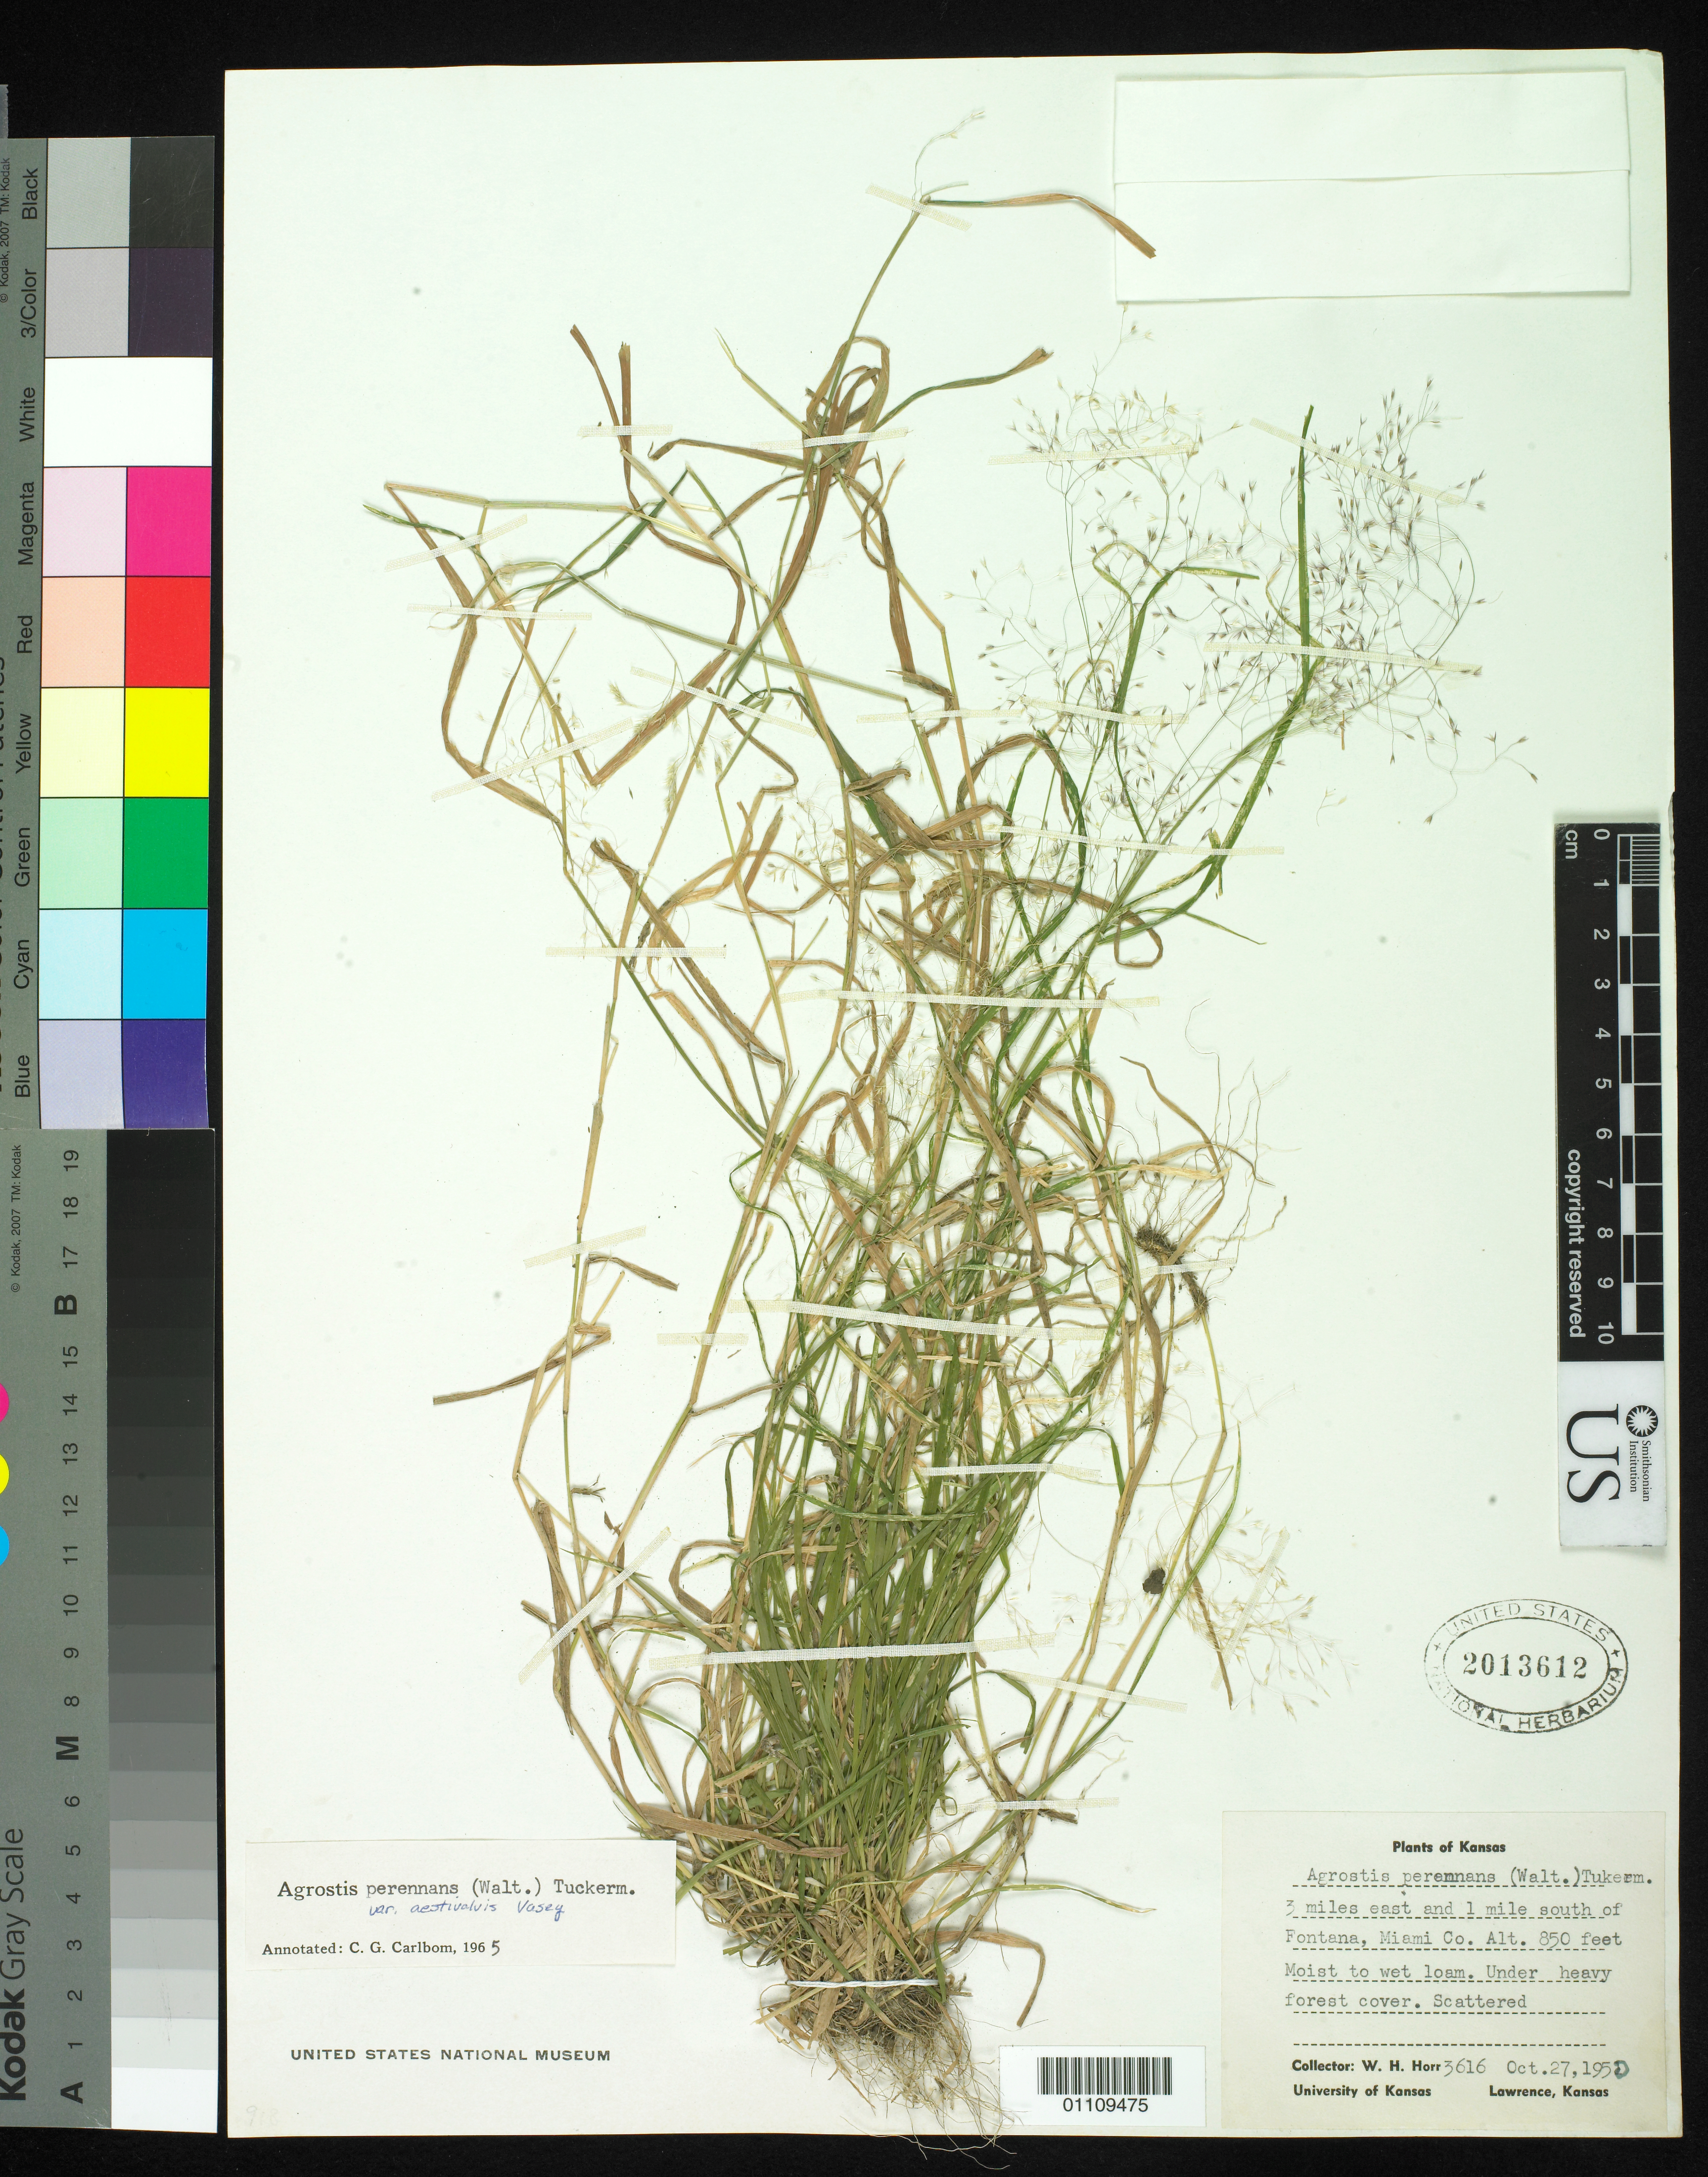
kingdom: Plantae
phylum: Tracheophyta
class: Liliopsida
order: Poales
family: Poaceae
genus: Agrostis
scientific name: Agrostis perennans var. aestivalis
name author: Vasey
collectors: W. H. Horr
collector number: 3616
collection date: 1950-10-27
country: United States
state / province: Kansas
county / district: Miami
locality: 3 mi. E and 1 mi. S of Fontana.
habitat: Moist to wet loam. Under heavy forest cover. Scattered.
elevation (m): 259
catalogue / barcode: US 2013612